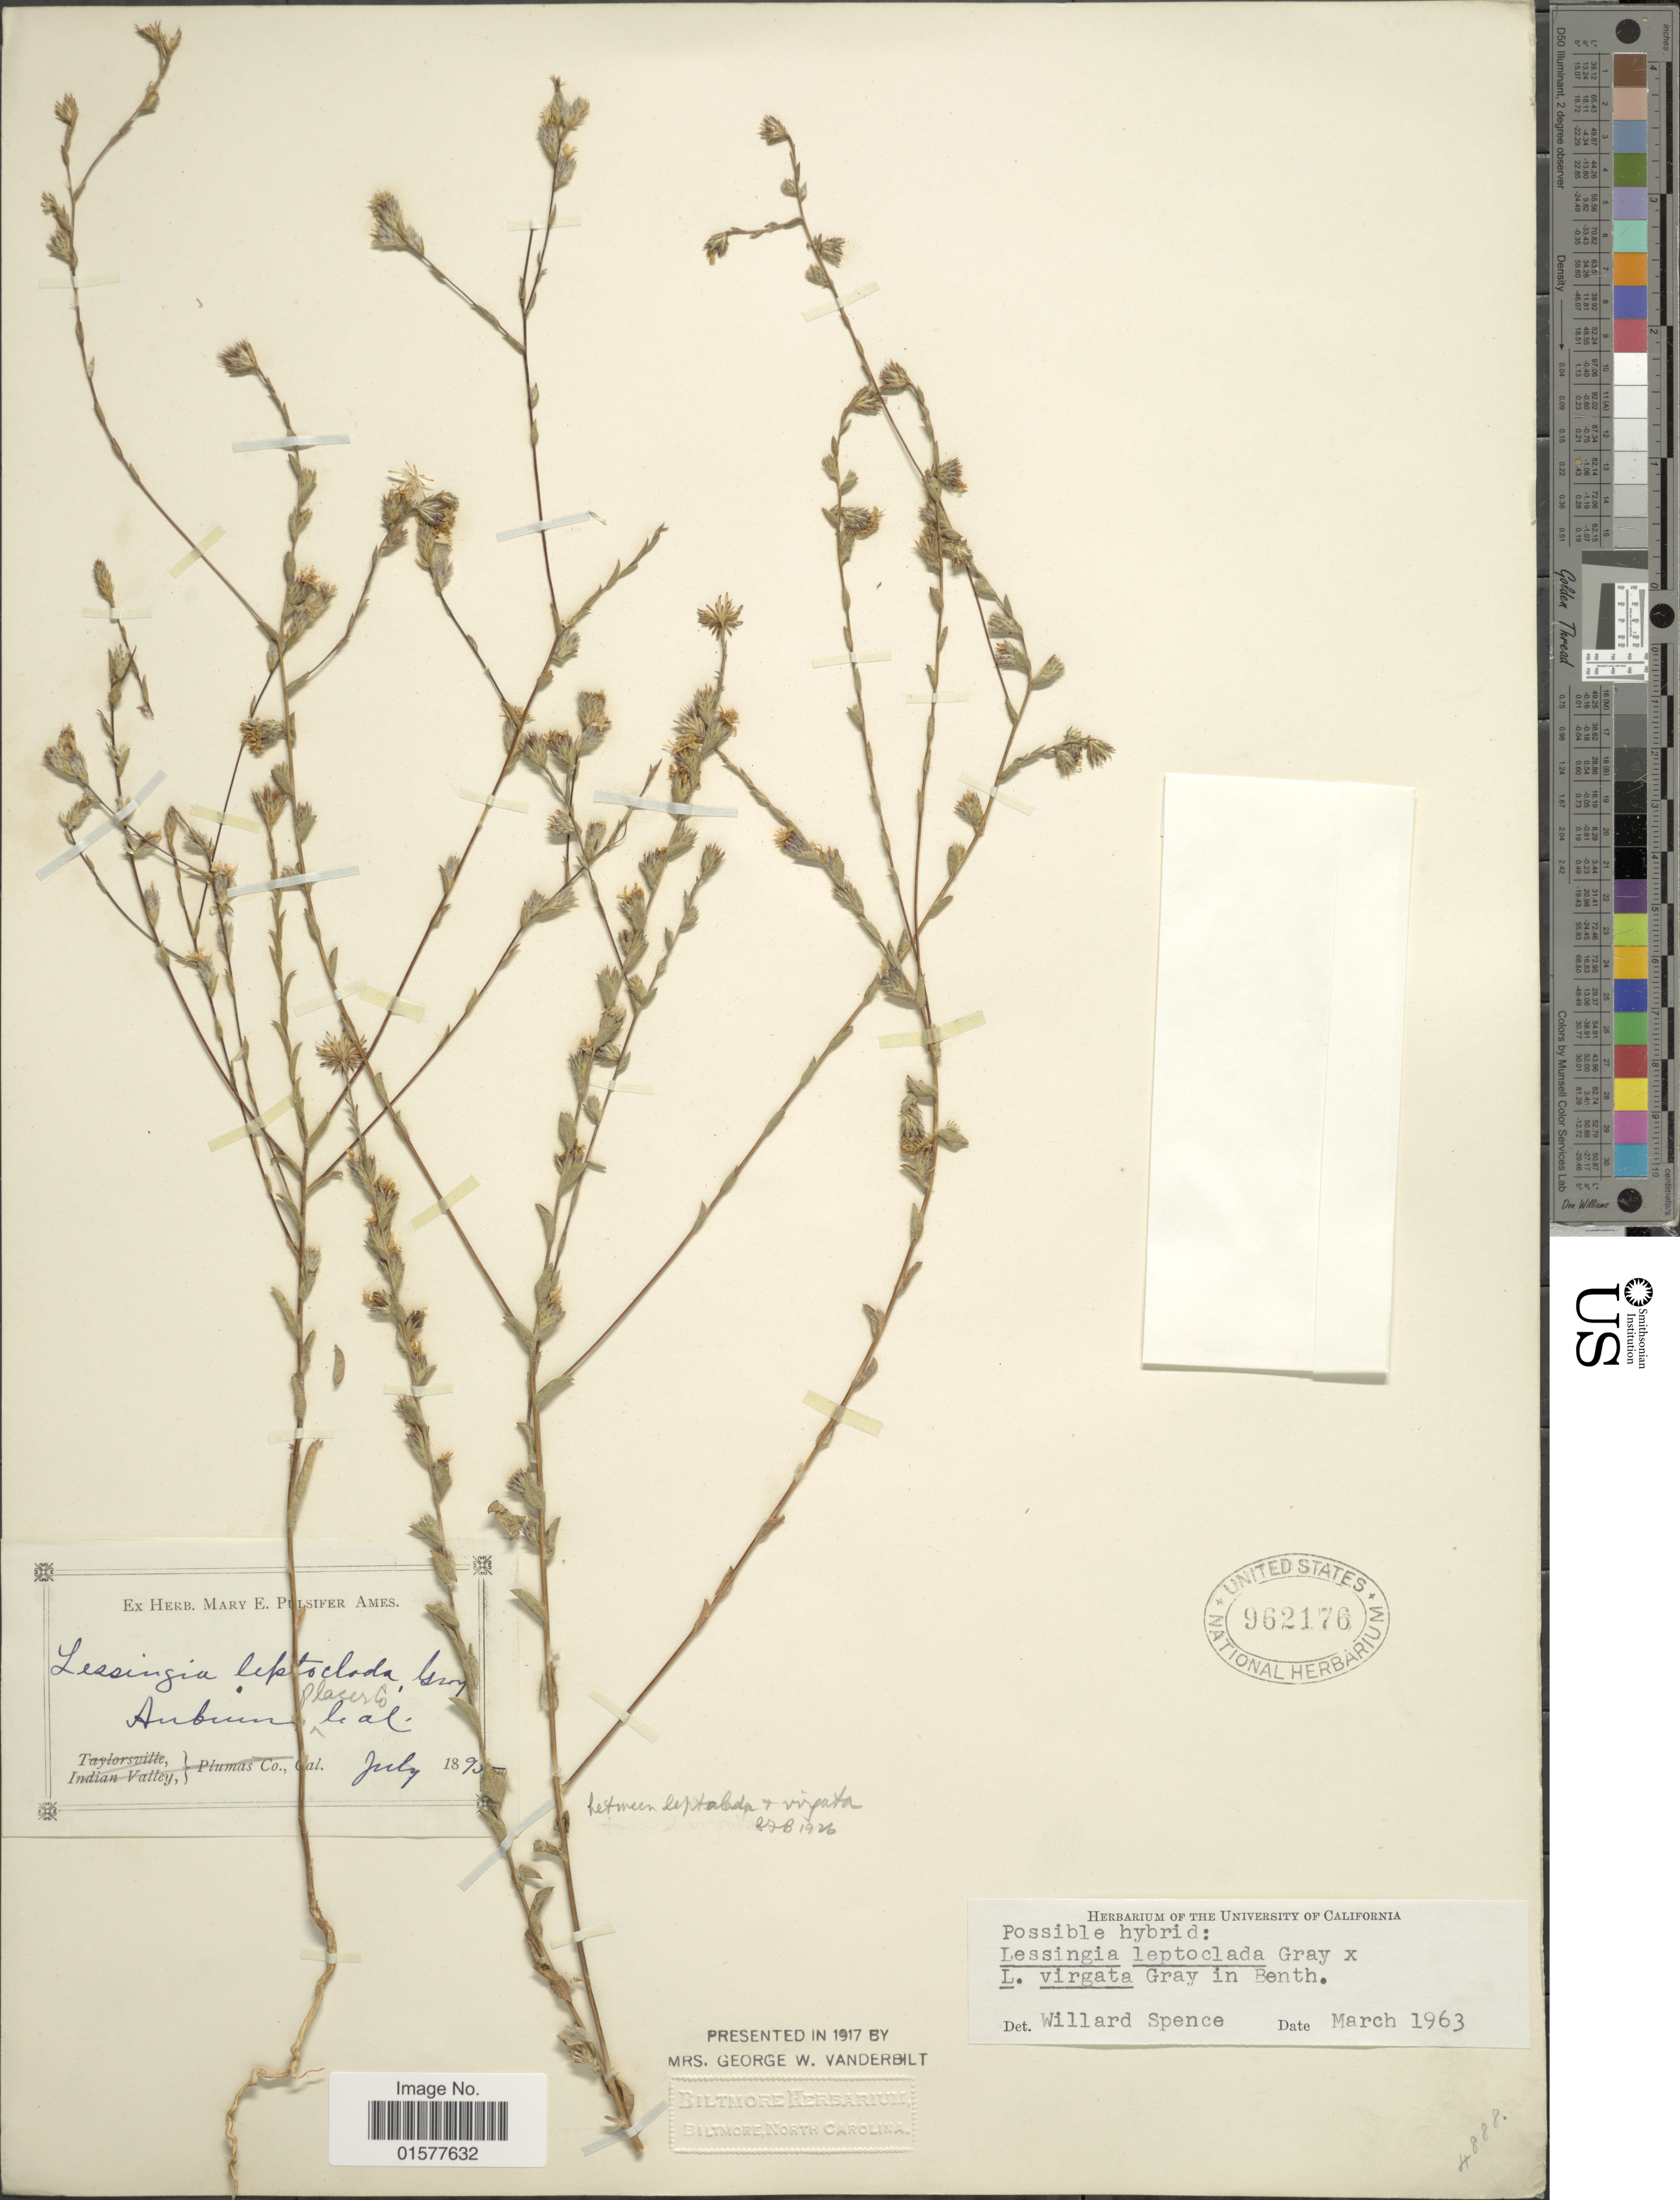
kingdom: Plantae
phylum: Tracheophyta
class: Magnoliopsida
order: Asterales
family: Asteraceae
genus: Lessingia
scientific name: Lessingia leptoclada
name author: A. Gray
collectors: ex herb. M.E.P. Ames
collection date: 1895-07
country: United States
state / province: California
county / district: Placer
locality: Auburn, Placer Co.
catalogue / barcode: US 962176